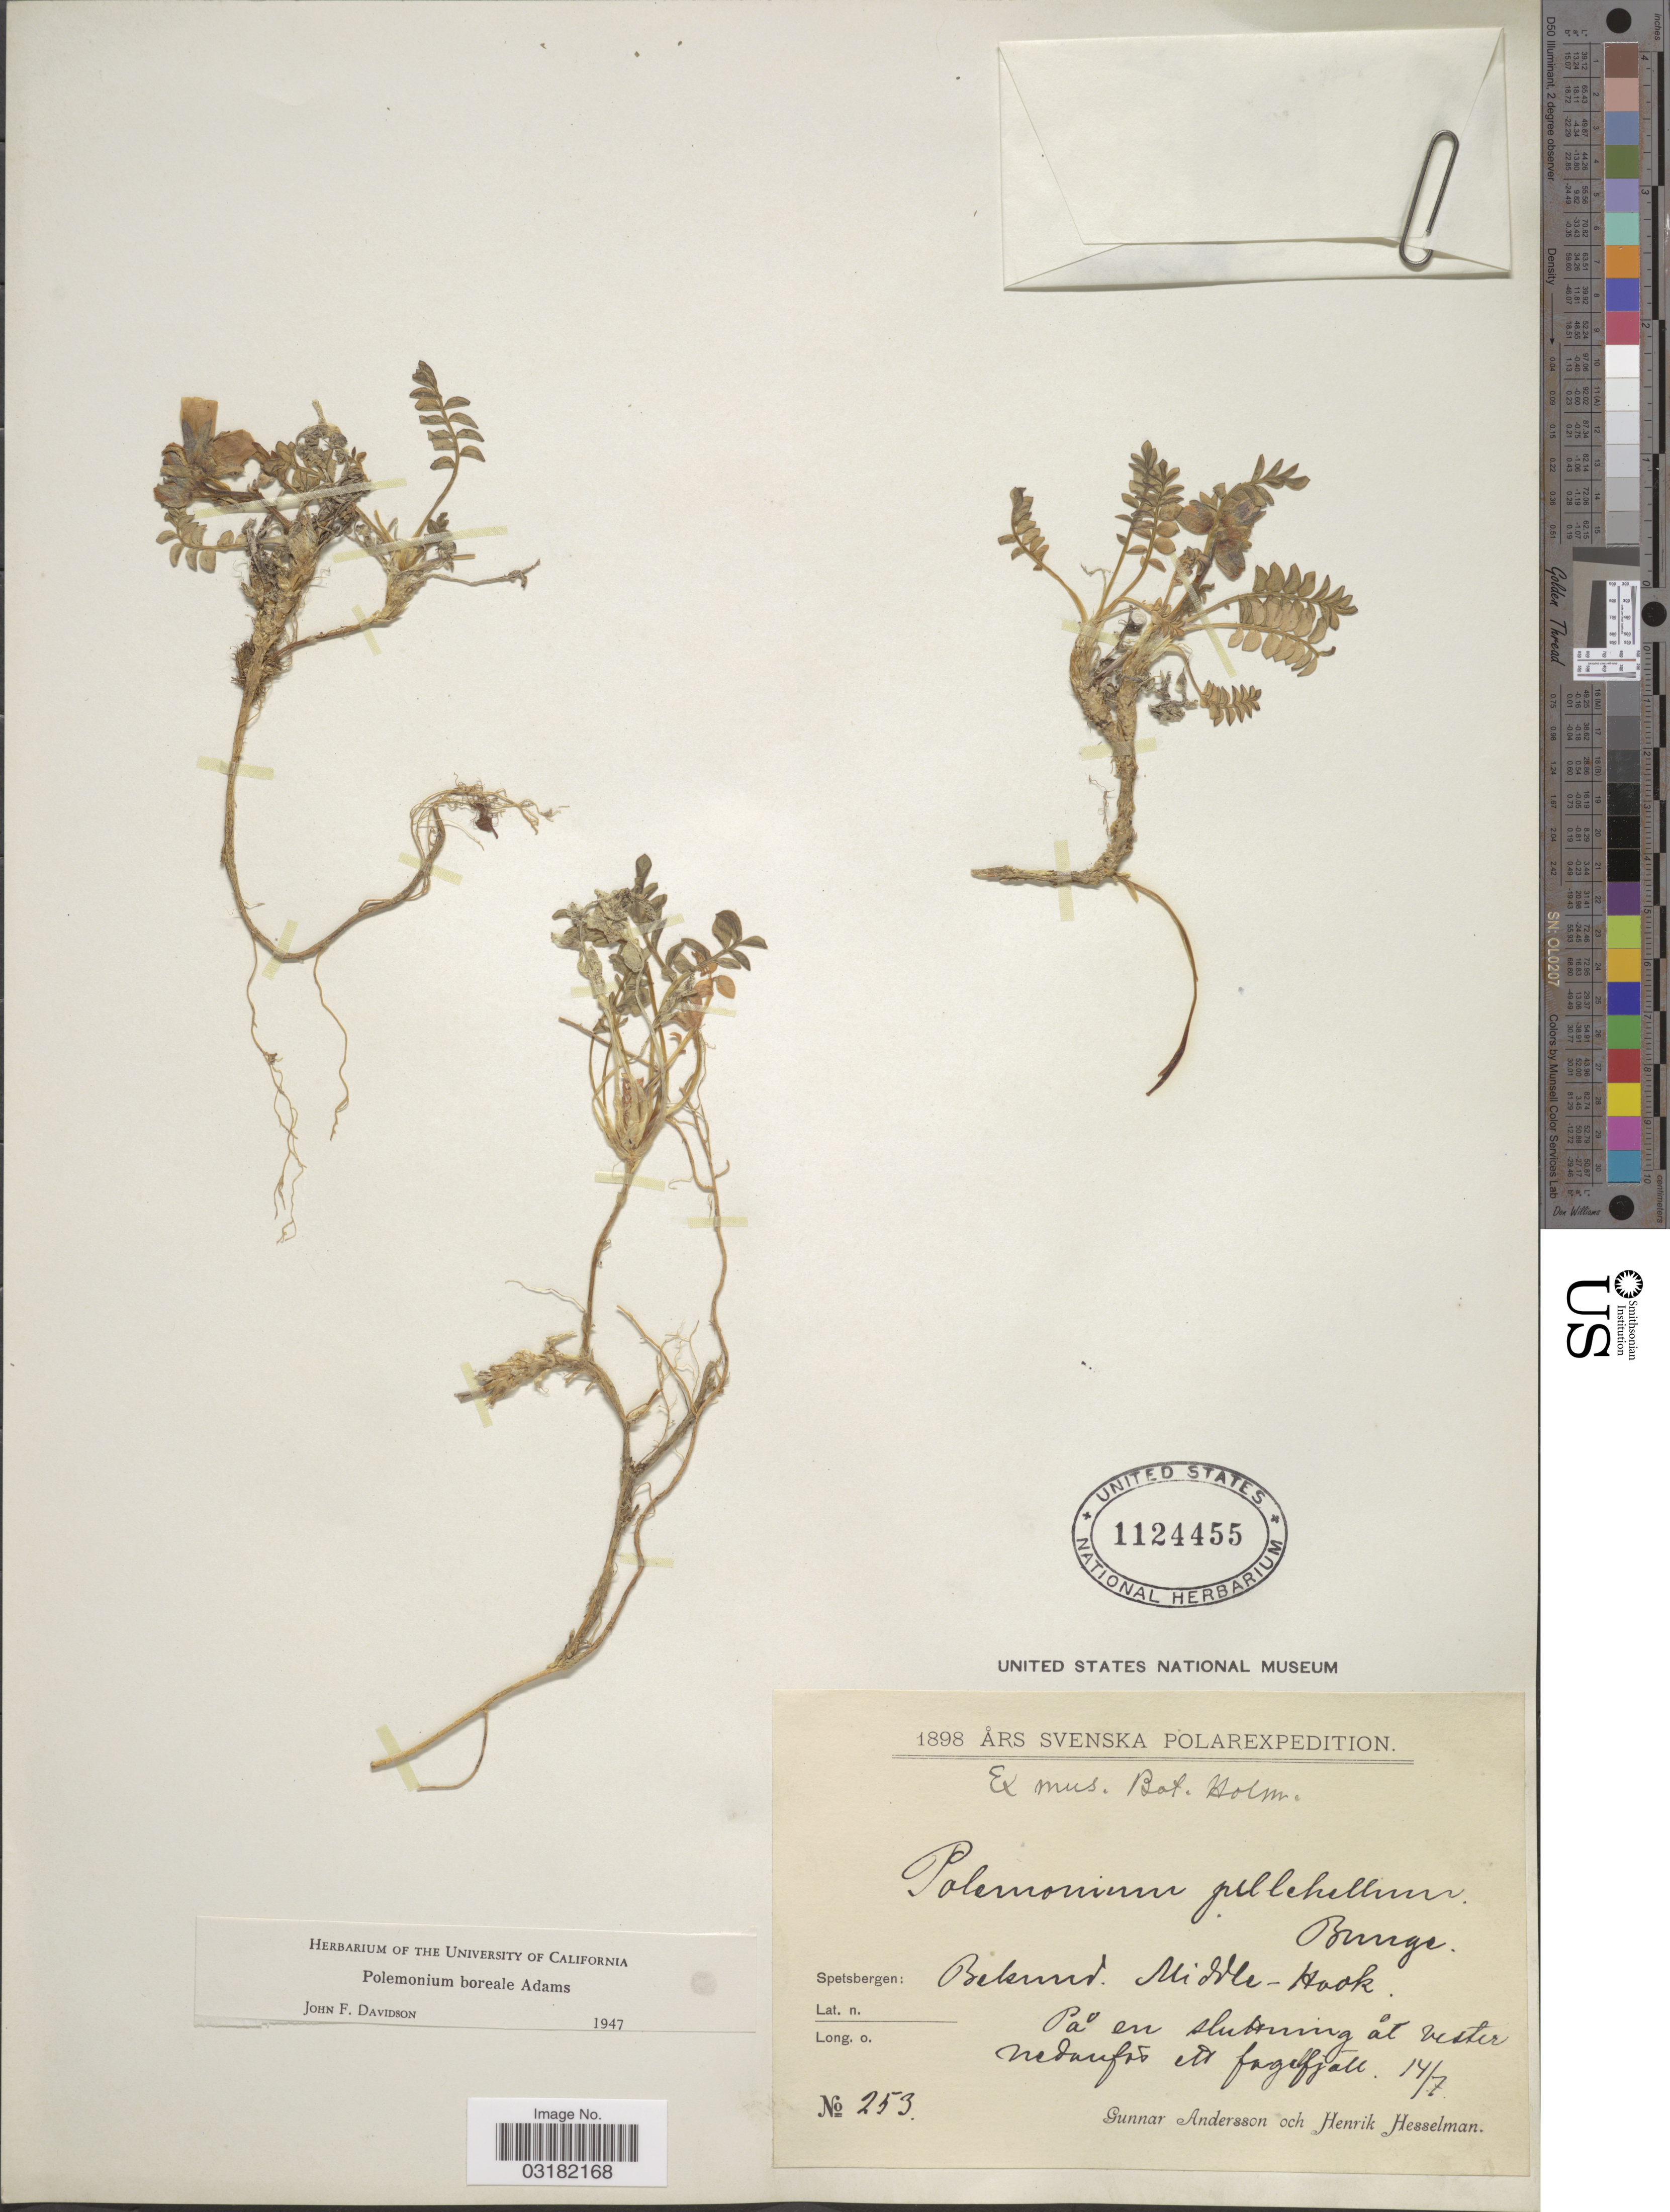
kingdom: Plantae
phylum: Tracheophyta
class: Magnoliopsida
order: Ericales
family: Polemoniaceae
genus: Polemonium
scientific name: Polemonium boreale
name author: Adams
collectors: G. Andersson & H. Hesselman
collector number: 253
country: Norway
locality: Spetsbergen: Be [illegible text] Middle - Hook.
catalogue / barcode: US 1124455